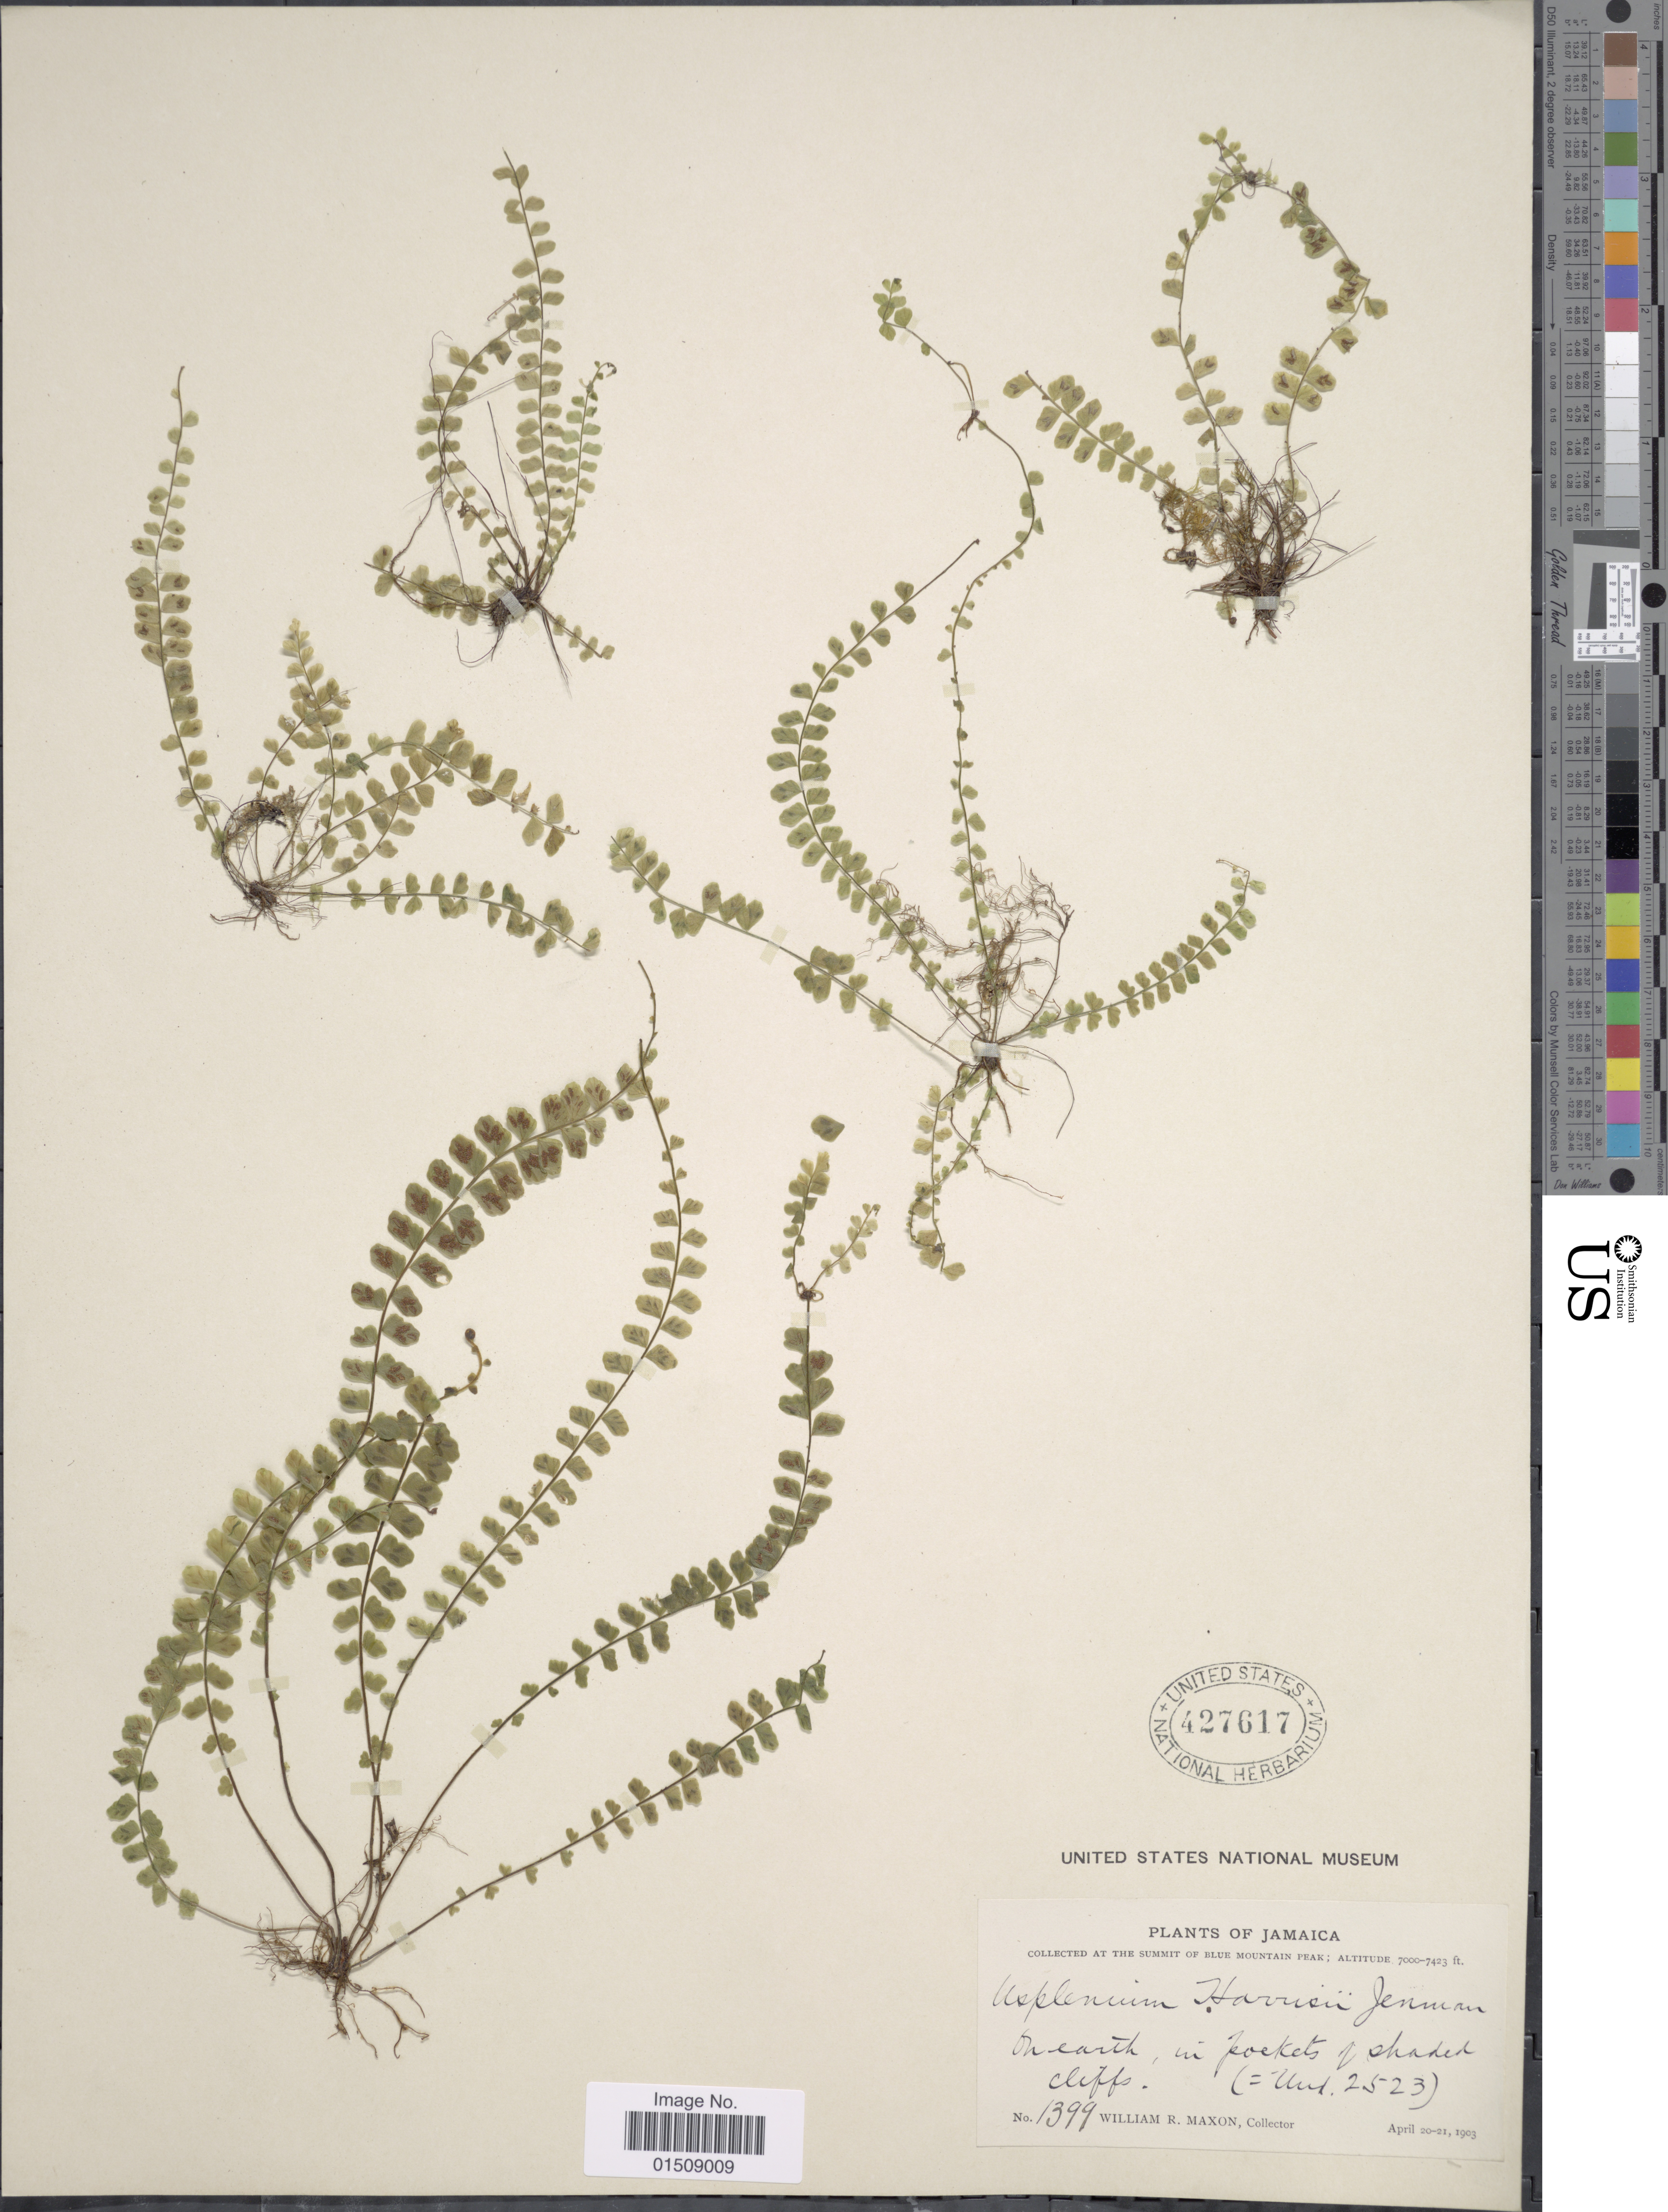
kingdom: Plantae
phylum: Tracheophyta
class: Polypodiopsida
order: Polypodiales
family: Aspleniaceae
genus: Asplenium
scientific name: Asplenium harrisii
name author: Jenman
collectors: W. R. Maxon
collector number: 1399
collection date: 1903-04-20/1903-04-21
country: Jamaica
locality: At the summit of Blue Mountain Peak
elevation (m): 2134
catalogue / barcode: US 427617